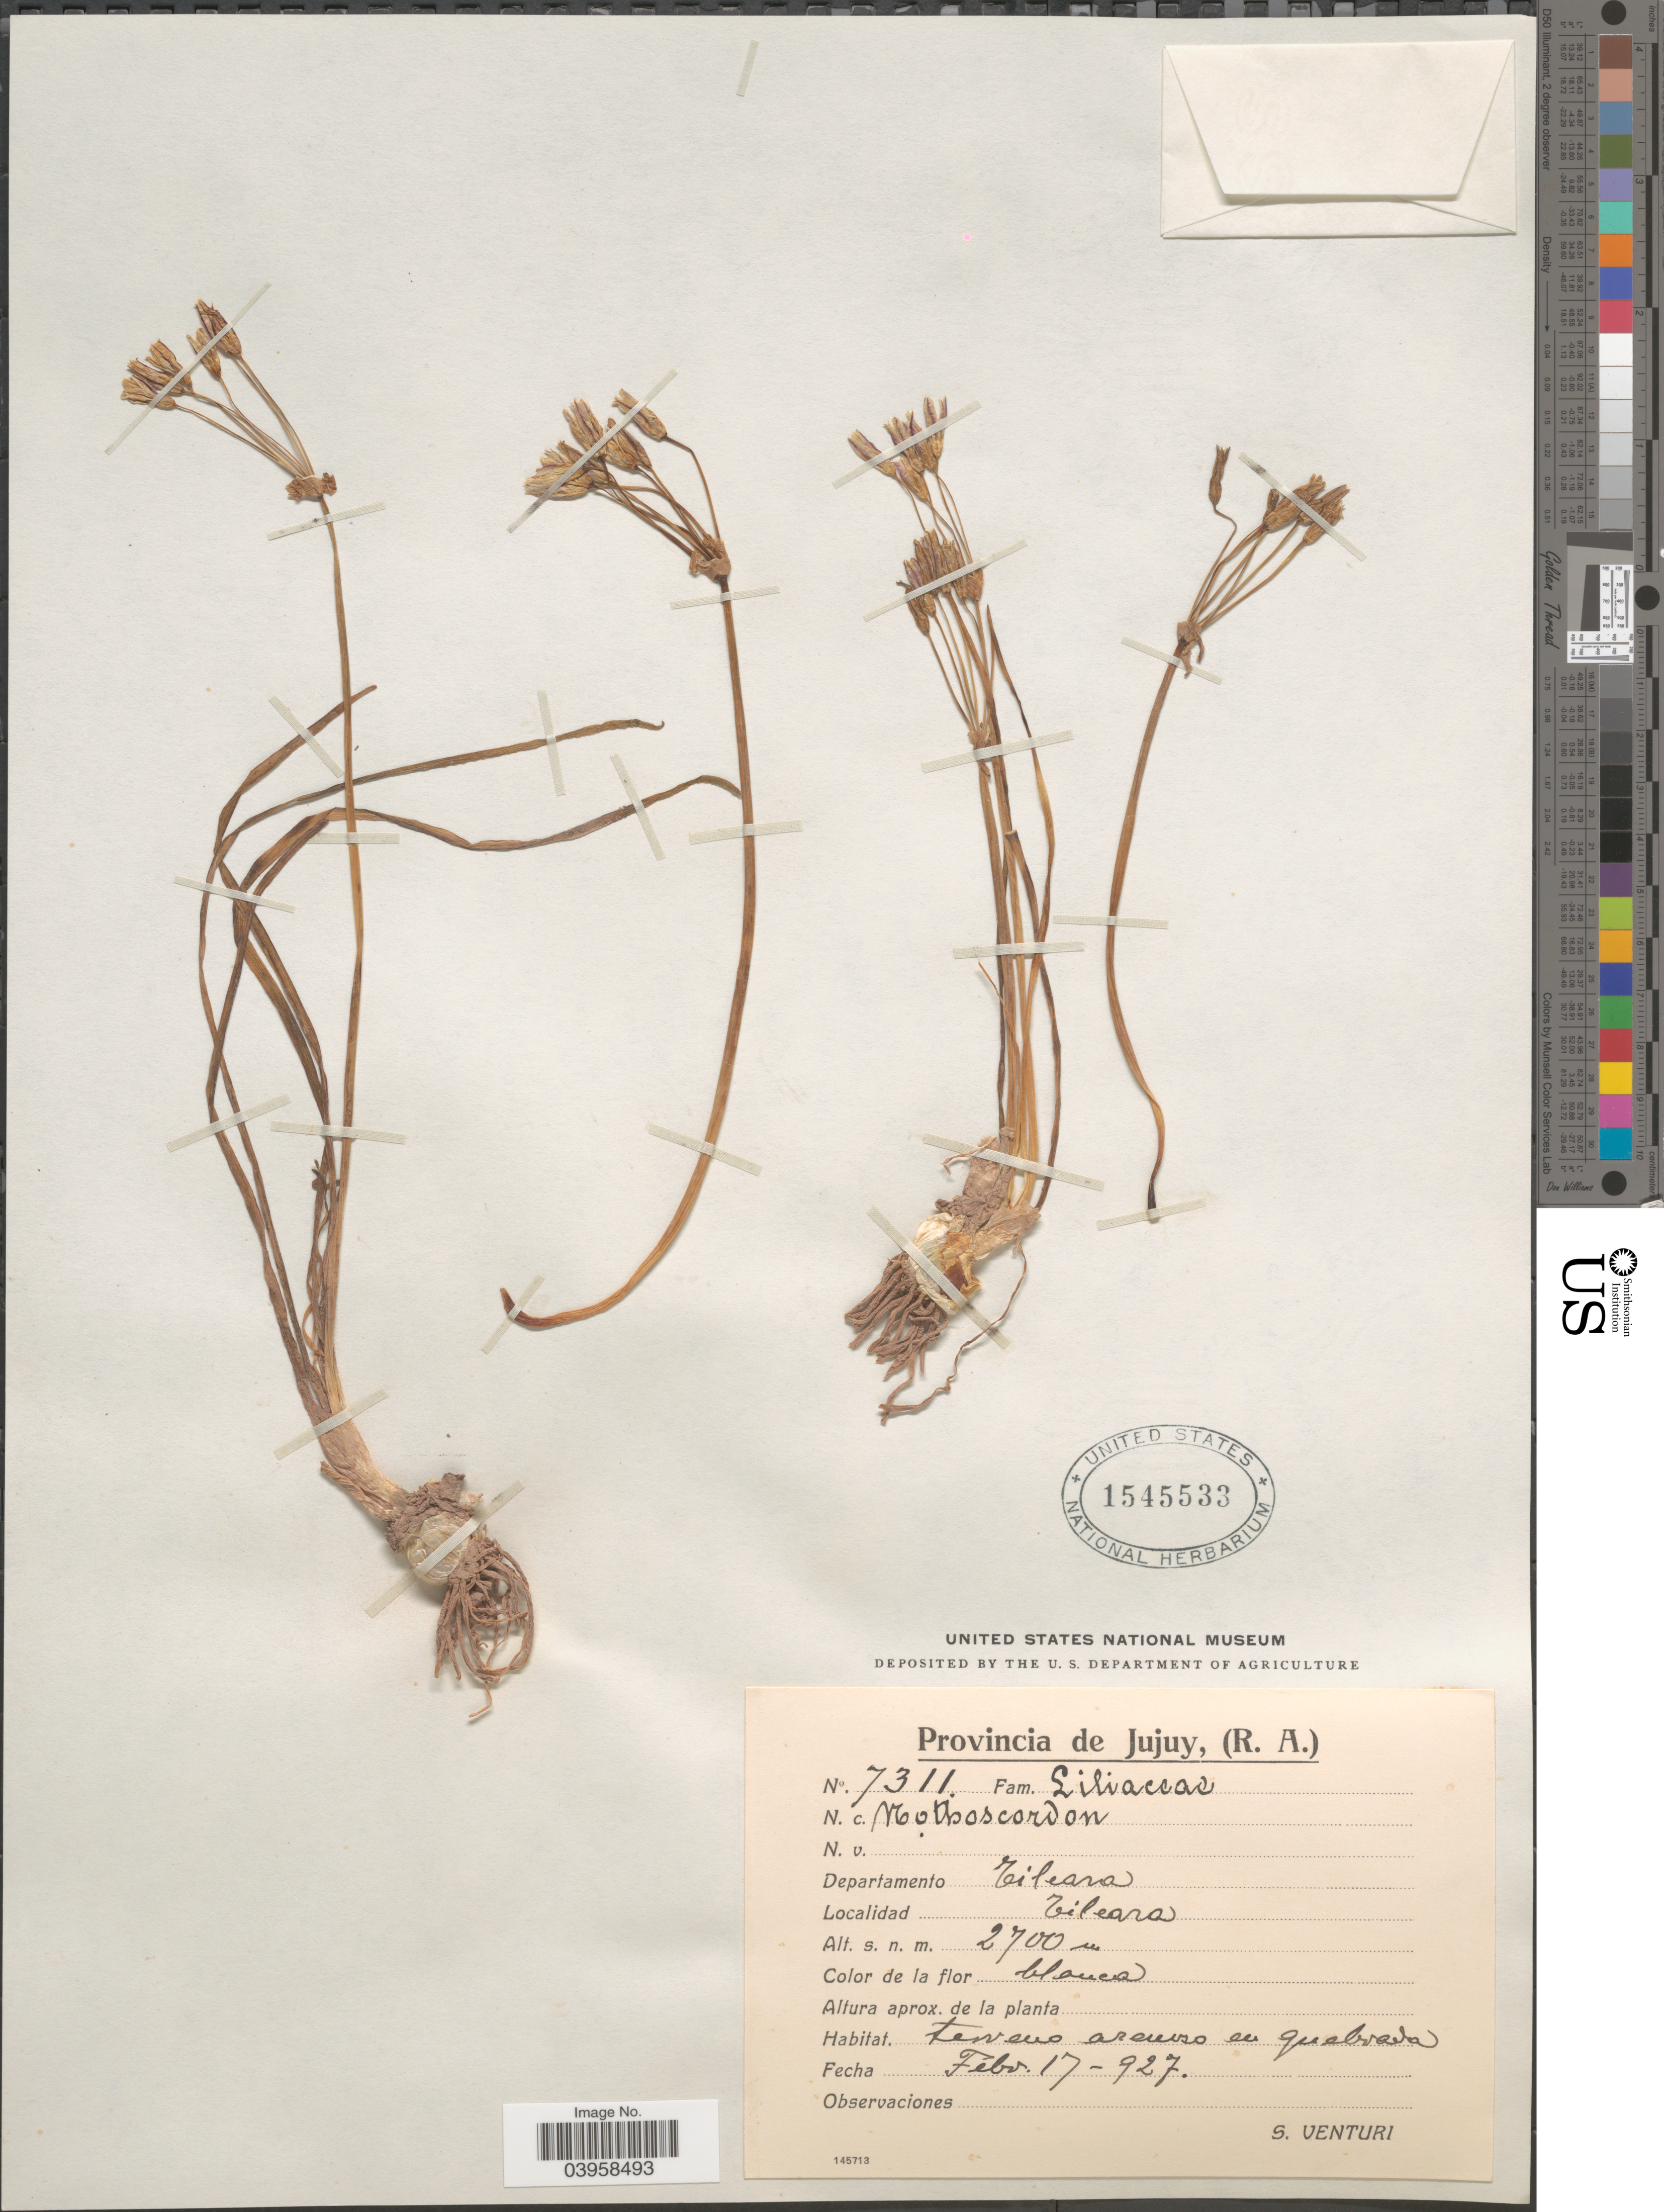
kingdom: Plantae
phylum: Tracheophyta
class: Liliopsida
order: Asparagales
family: Amaryllidaceae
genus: Nothoscordum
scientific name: Nothoscordum sp.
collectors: S. Venturi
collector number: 7311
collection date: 1927-02-17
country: Argentina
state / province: Jujuy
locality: Departamento Tilcara. Tilcara.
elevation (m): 2700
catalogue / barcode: US 1545533